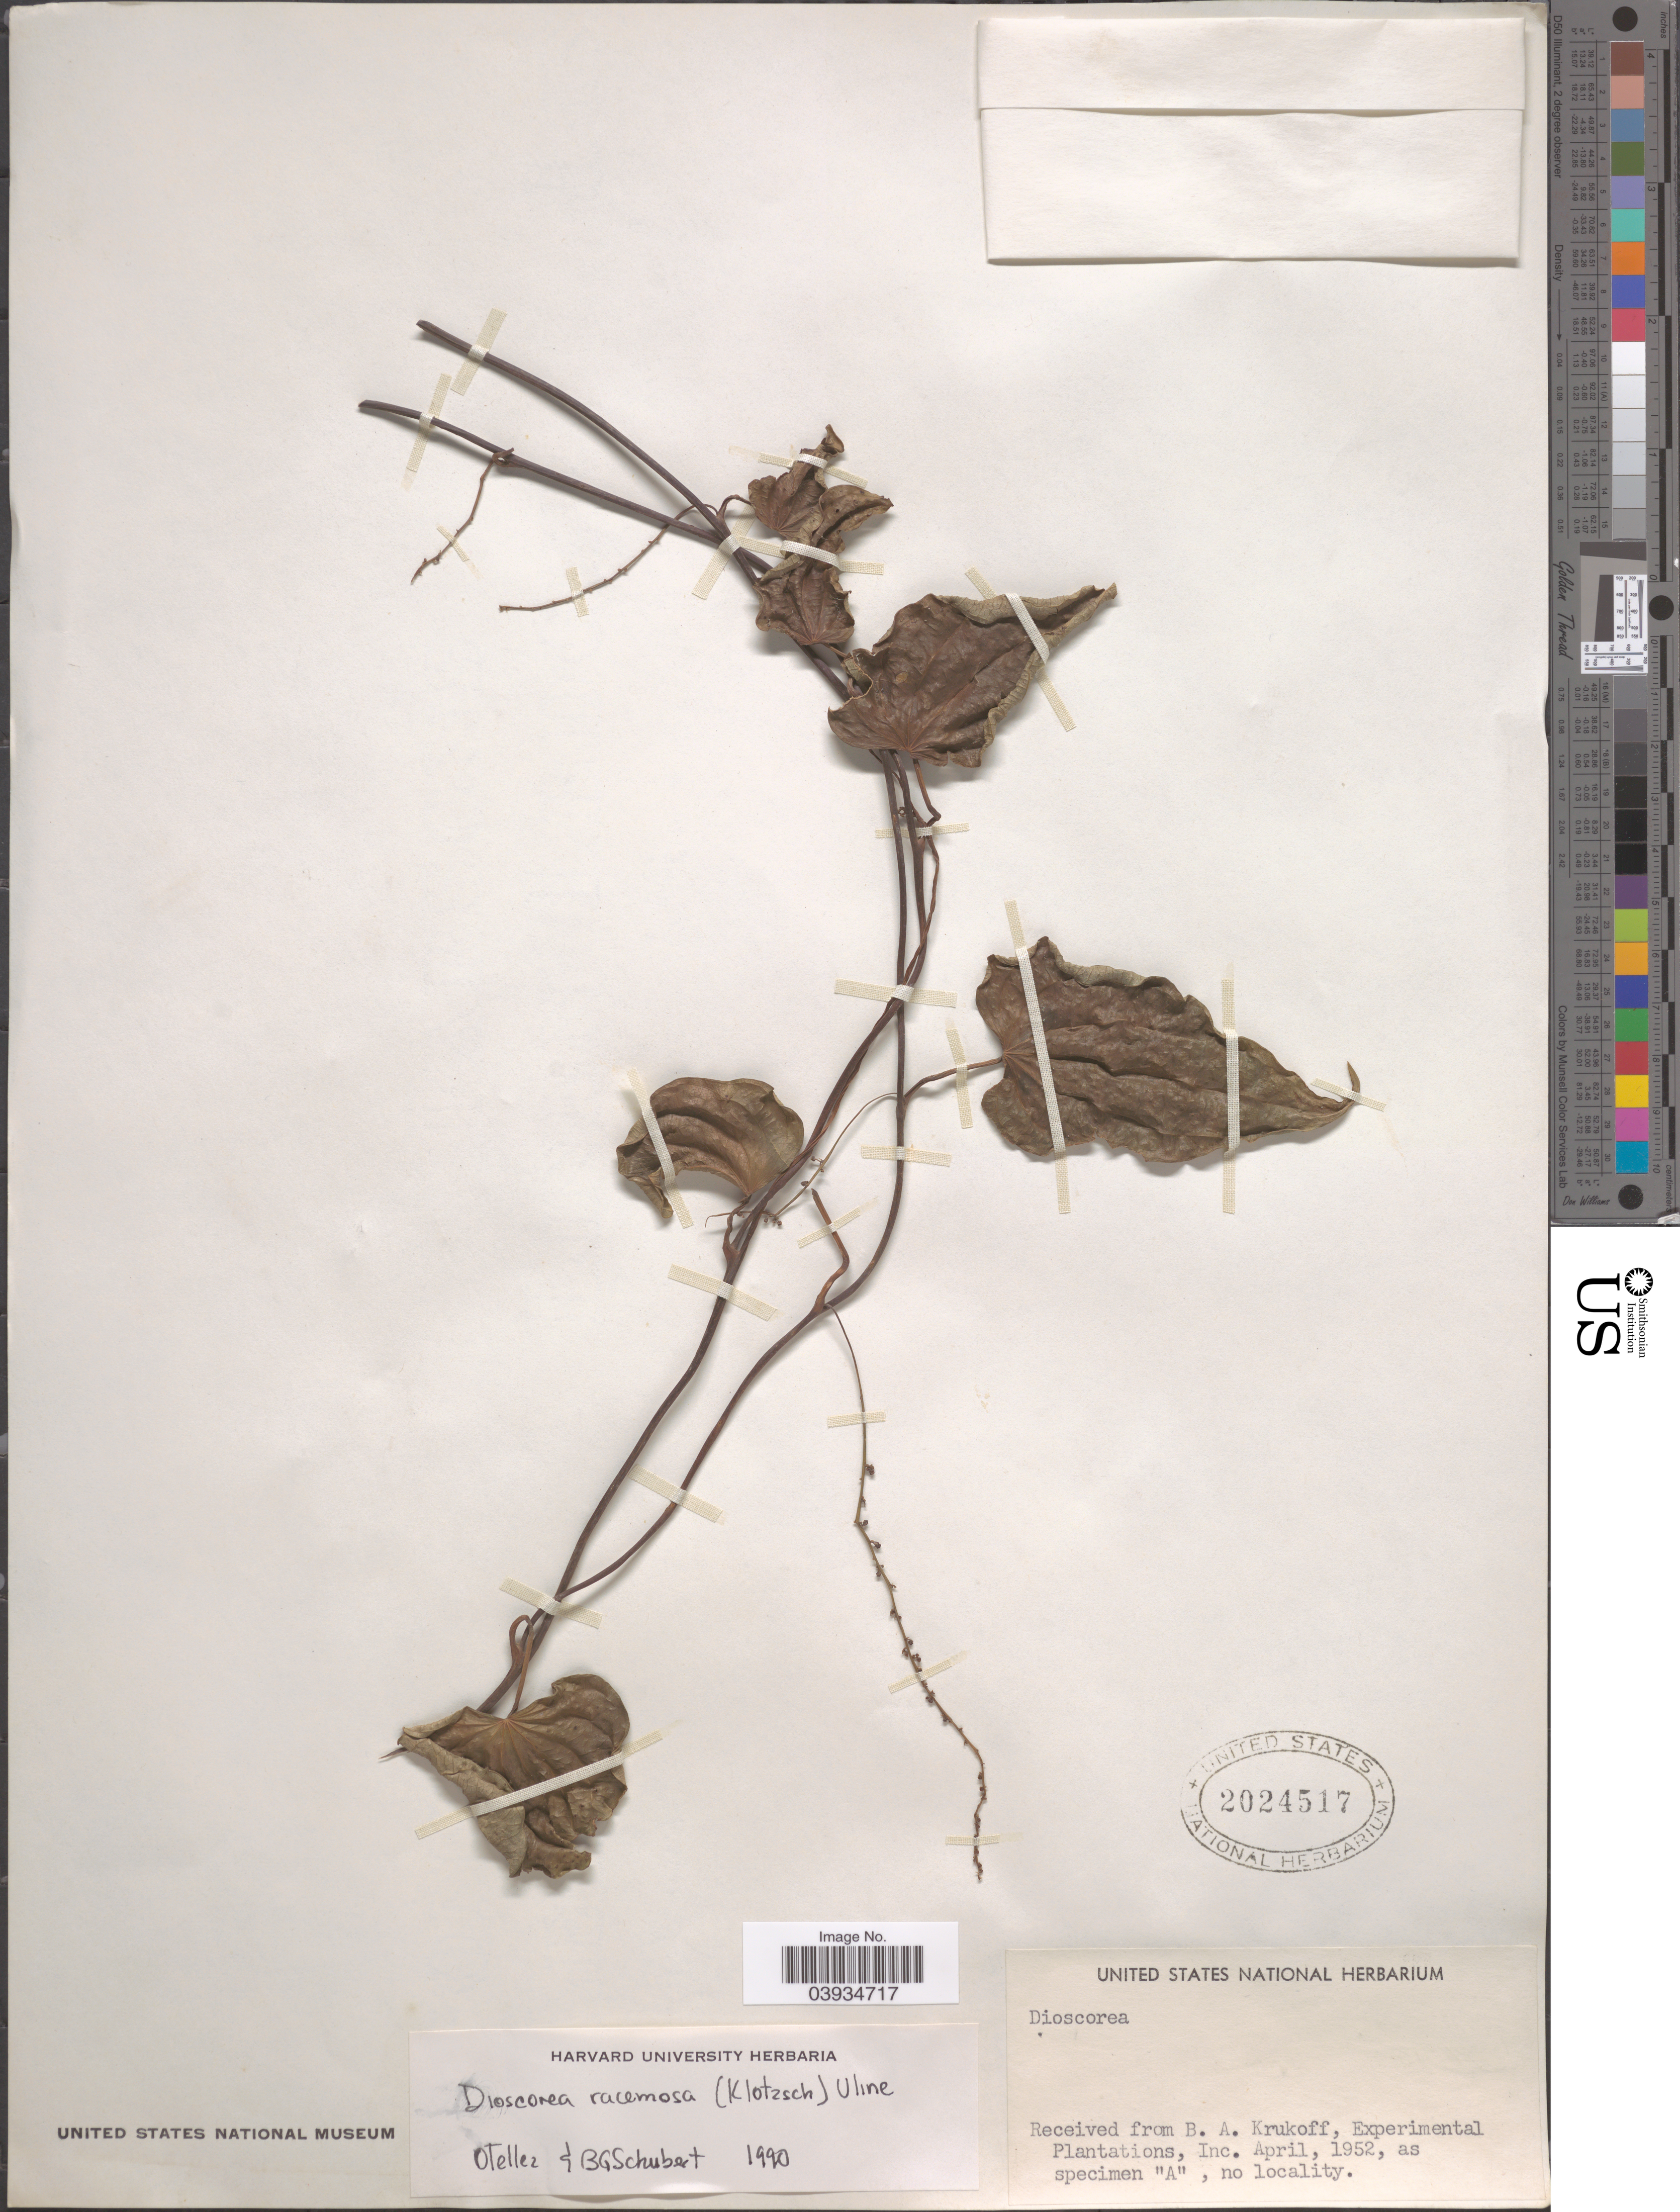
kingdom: Plantae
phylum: Tracheophyta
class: Liliopsida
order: Dioscoreales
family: Dioscoreaceae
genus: Dioscorea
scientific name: Dioscorea racemosa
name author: Rusby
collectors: B. A. Krukoff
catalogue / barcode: US 2024517